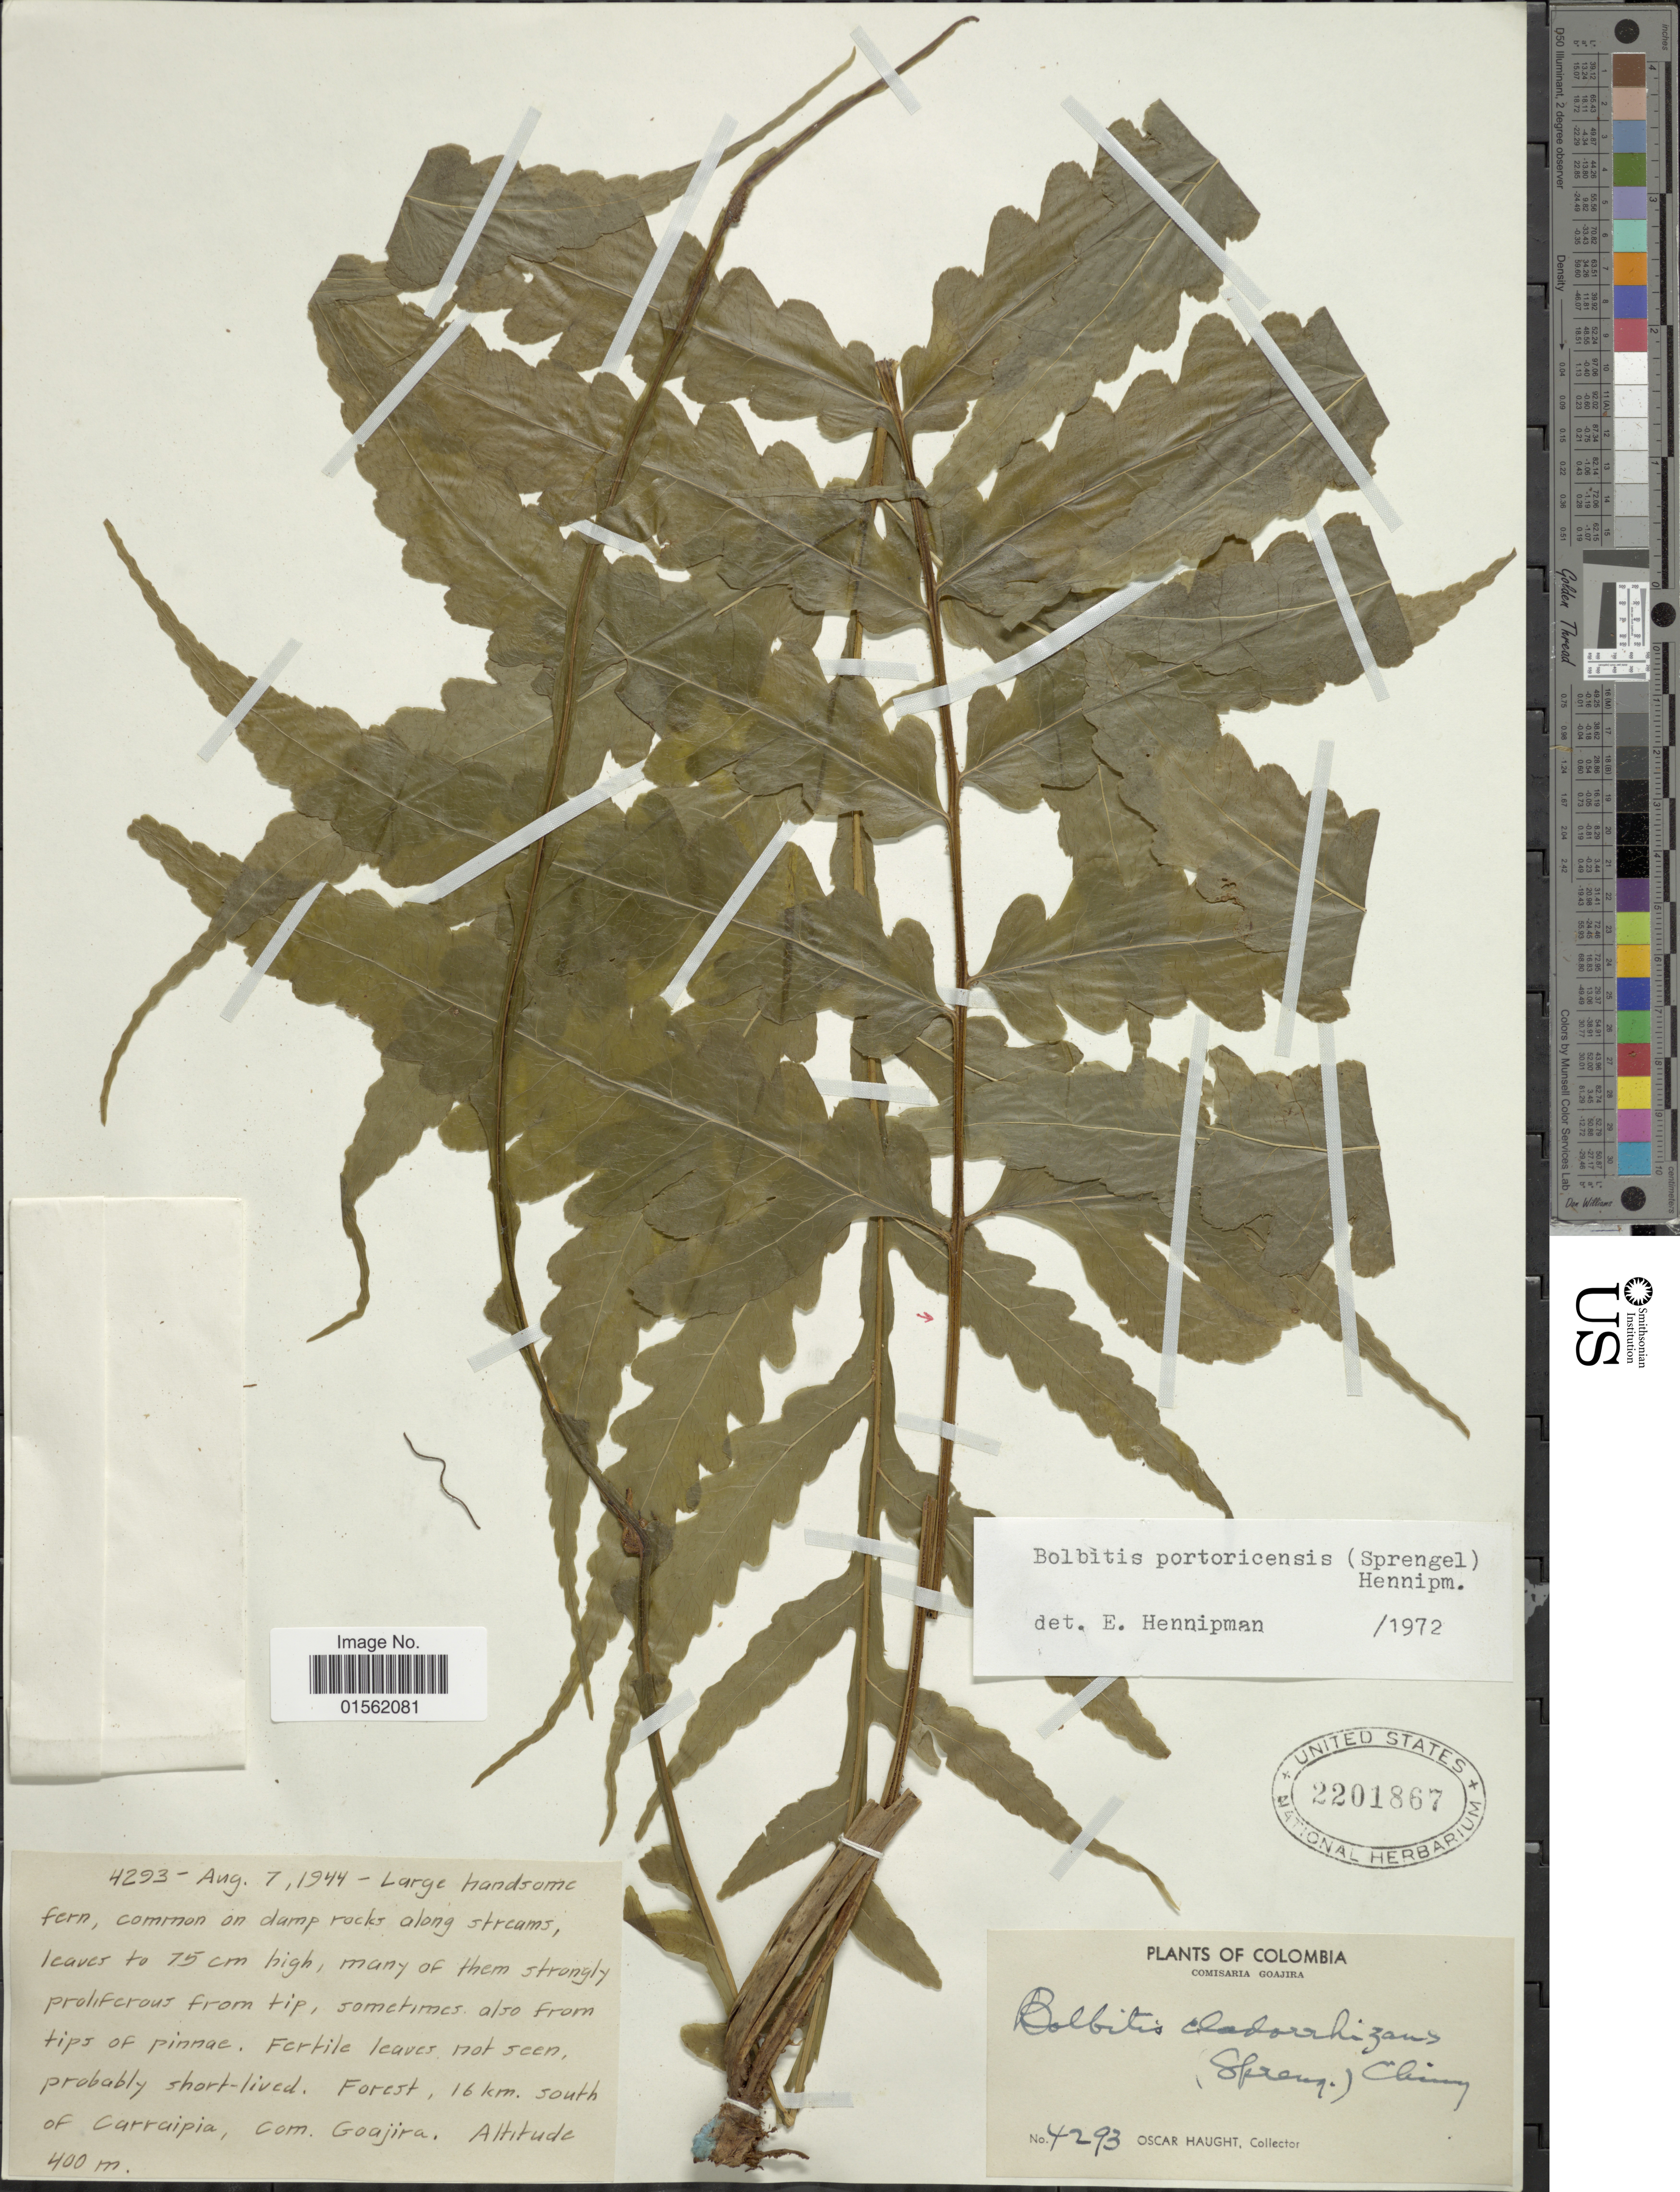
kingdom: Plantae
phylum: Tracheophyta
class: Polypodiopsida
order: Polypodiales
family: Dryopteridaceae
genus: Bolbitis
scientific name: Bolbitis portoricensis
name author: (Spreng.) Hennipman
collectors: O. L. Haught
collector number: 4293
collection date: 1944-08-07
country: Colombia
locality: Forest, 16 km. south of Carraipa, comisaria Goajira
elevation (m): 400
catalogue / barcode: US 2201867